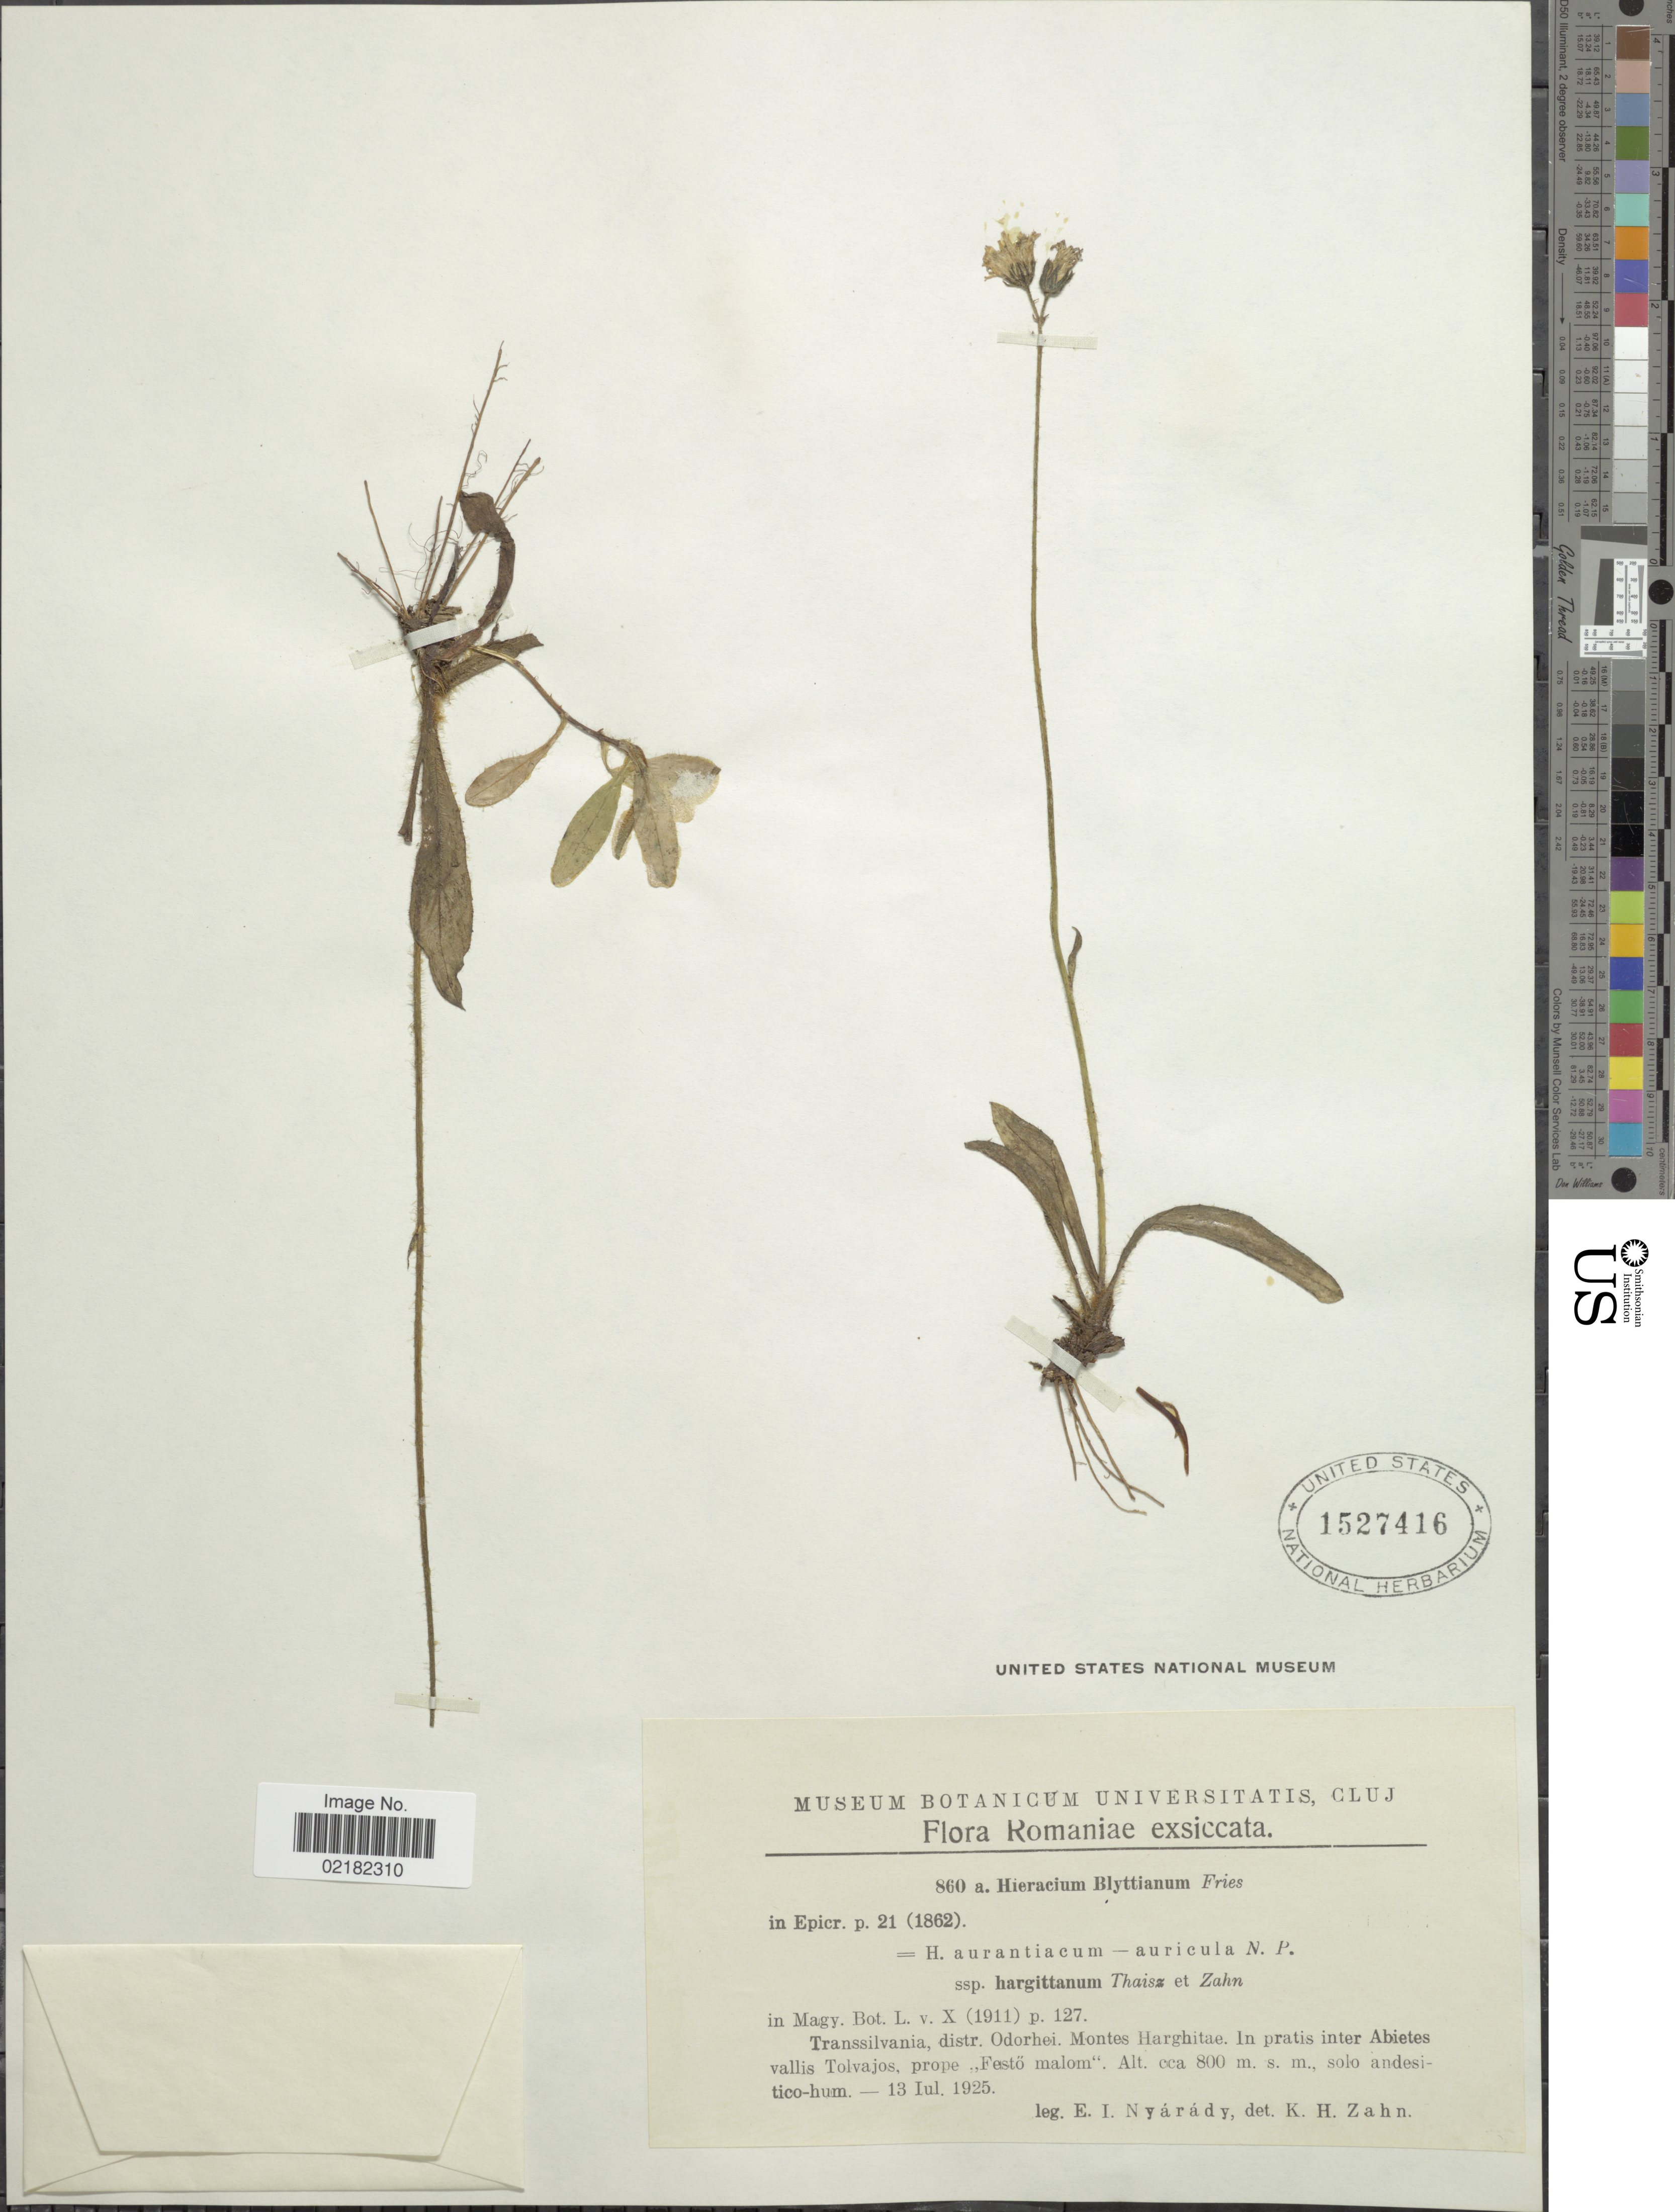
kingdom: Plantae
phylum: Tracheophyta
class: Magnoliopsida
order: Asterales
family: Asteraceae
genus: Pilosella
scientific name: Pilosella blyttiana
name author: (Fr.) F.W. Schultz & Sch. Bip.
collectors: E. Nyárády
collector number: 860a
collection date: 1925-07-13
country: Romania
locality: Romaniae, Transsilvania, distr. Odorhei, montes Harghitae, in pratis Abietes vallis Tolvajos, prope "Festo malom".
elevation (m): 800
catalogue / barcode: US 1527416